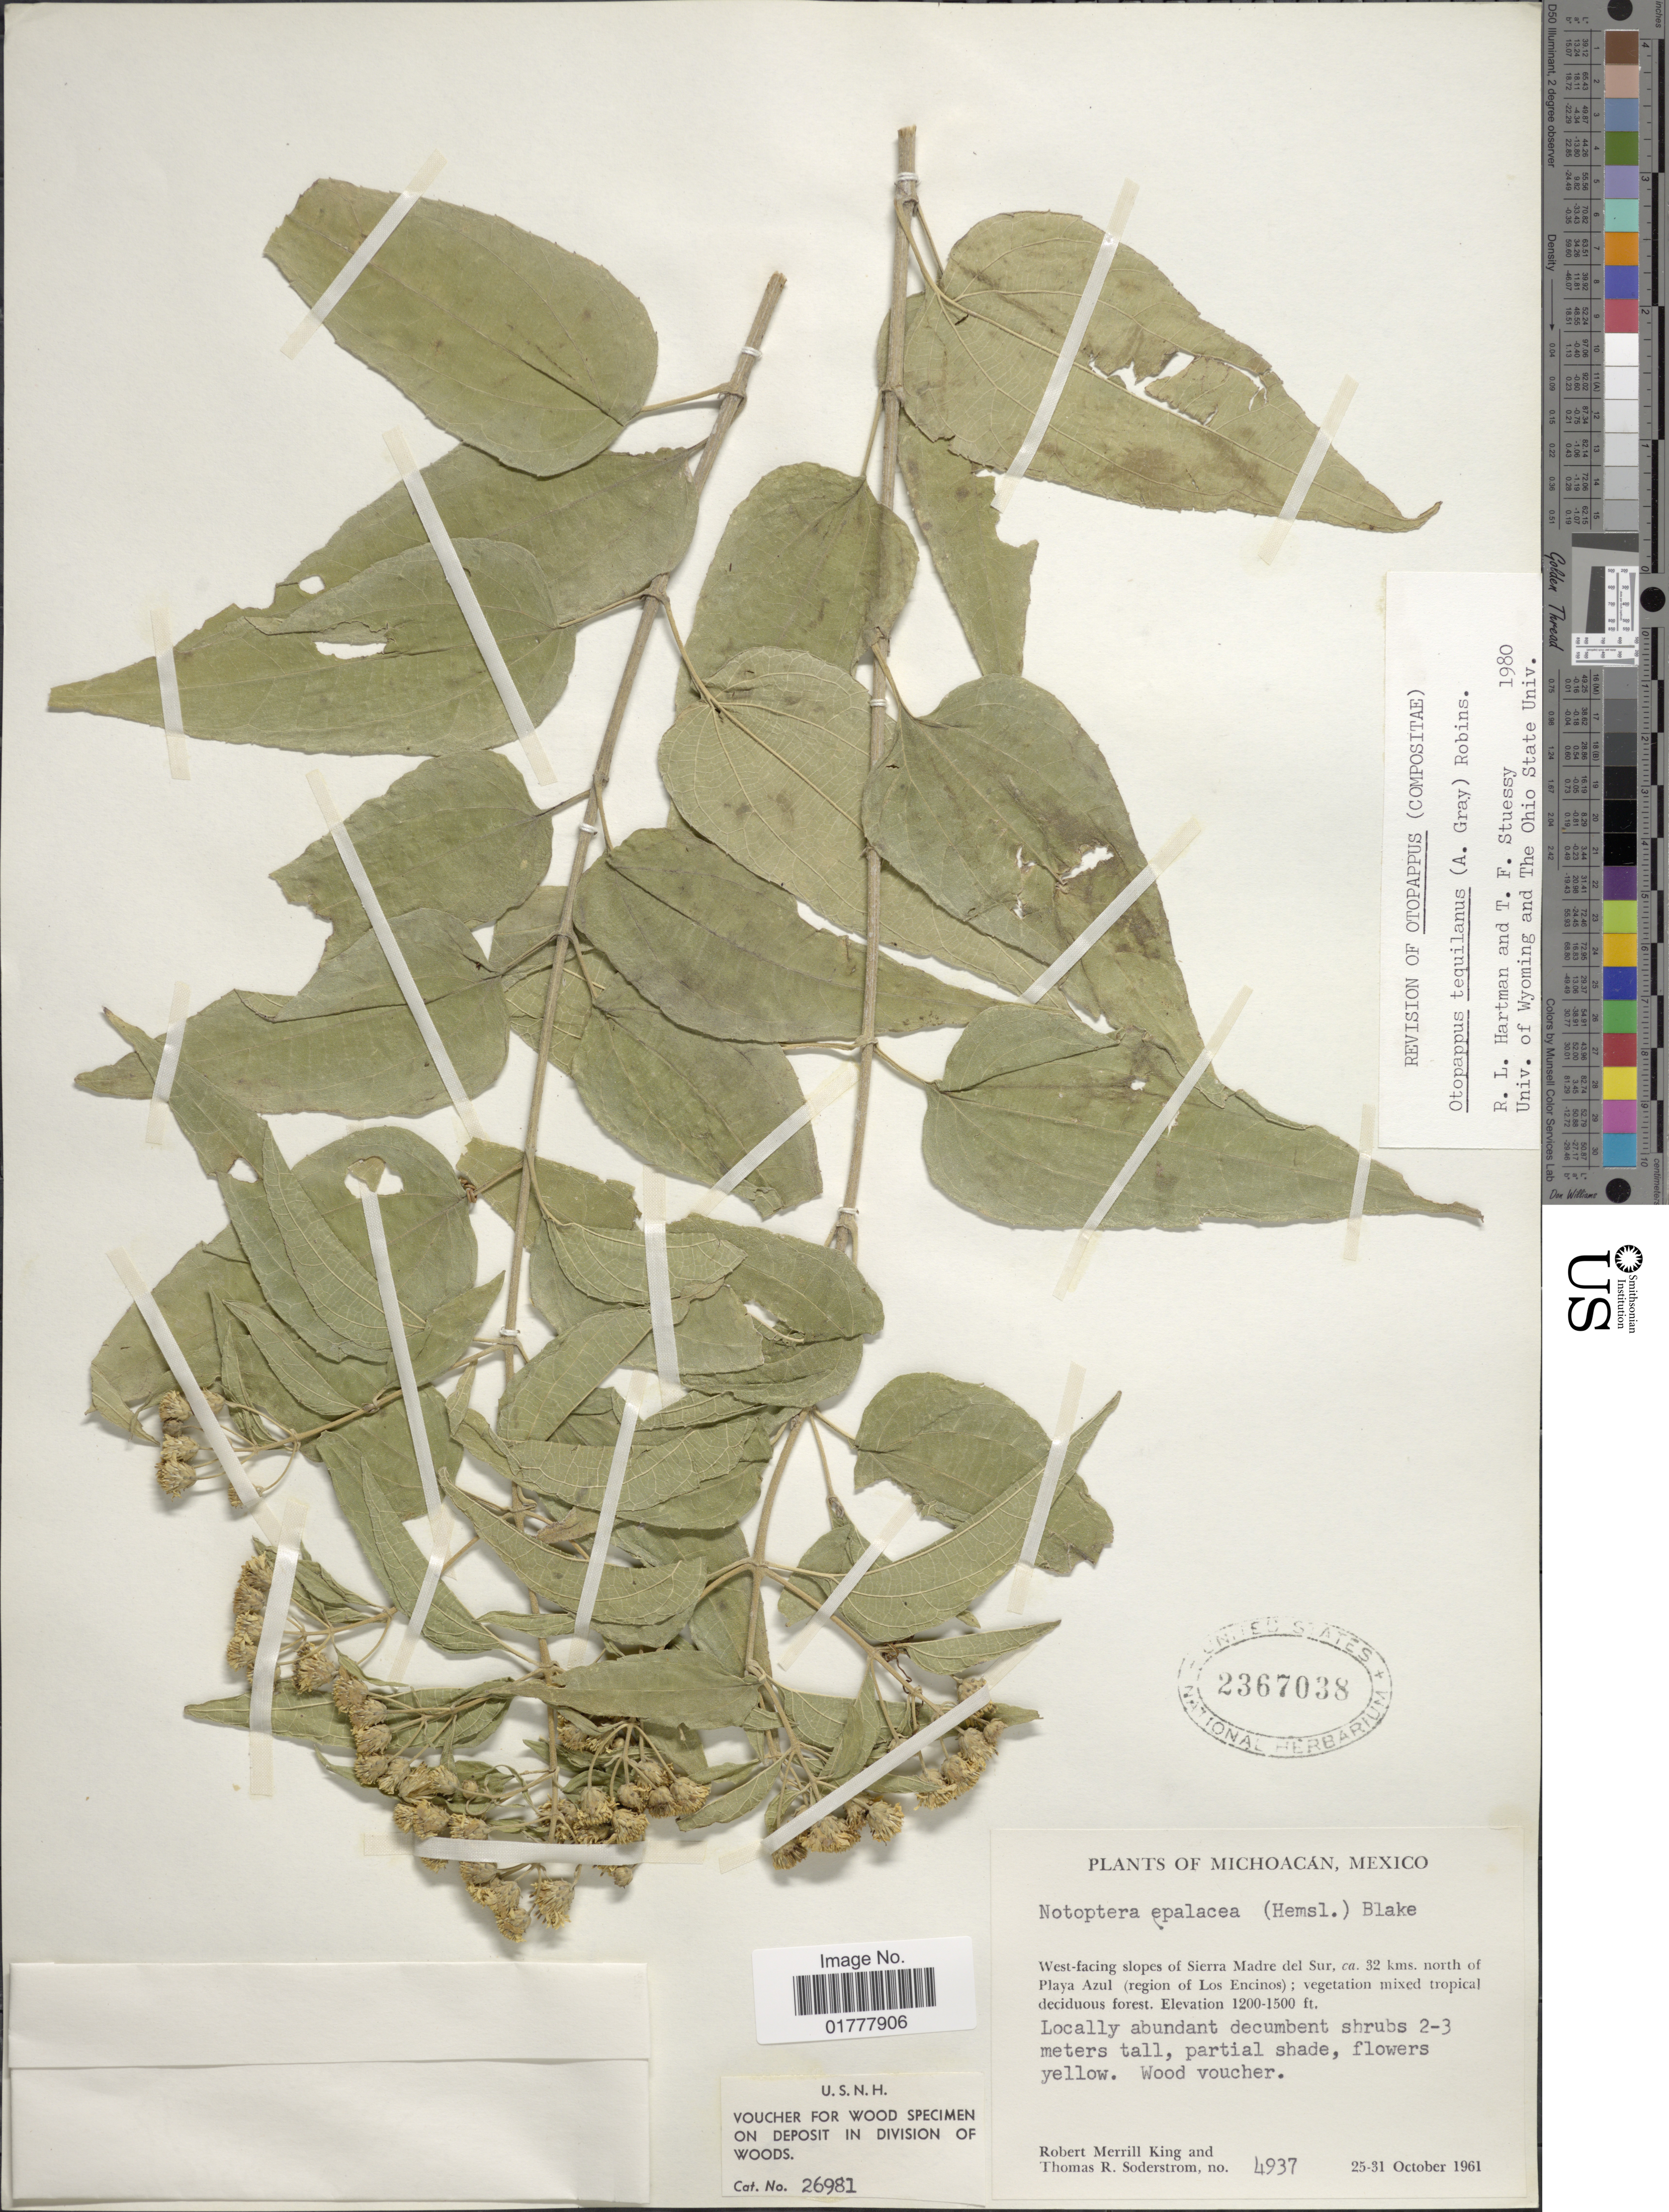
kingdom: Plantae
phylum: Tracheophyta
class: Magnoliopsida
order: Asterales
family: Asteraceae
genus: Otopappus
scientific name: Otopappus tequilanus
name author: (A. Gray) B.L. Rob.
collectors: R. M. King & T. R. Soderstrom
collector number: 4937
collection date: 1961-10-25/1961-10-31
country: Mexico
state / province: Michoacán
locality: West-facing slopes of Sierra madre del Sur, 32 kms. north of Playa Azul (region of Los Encinos)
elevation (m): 366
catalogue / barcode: US 2367038